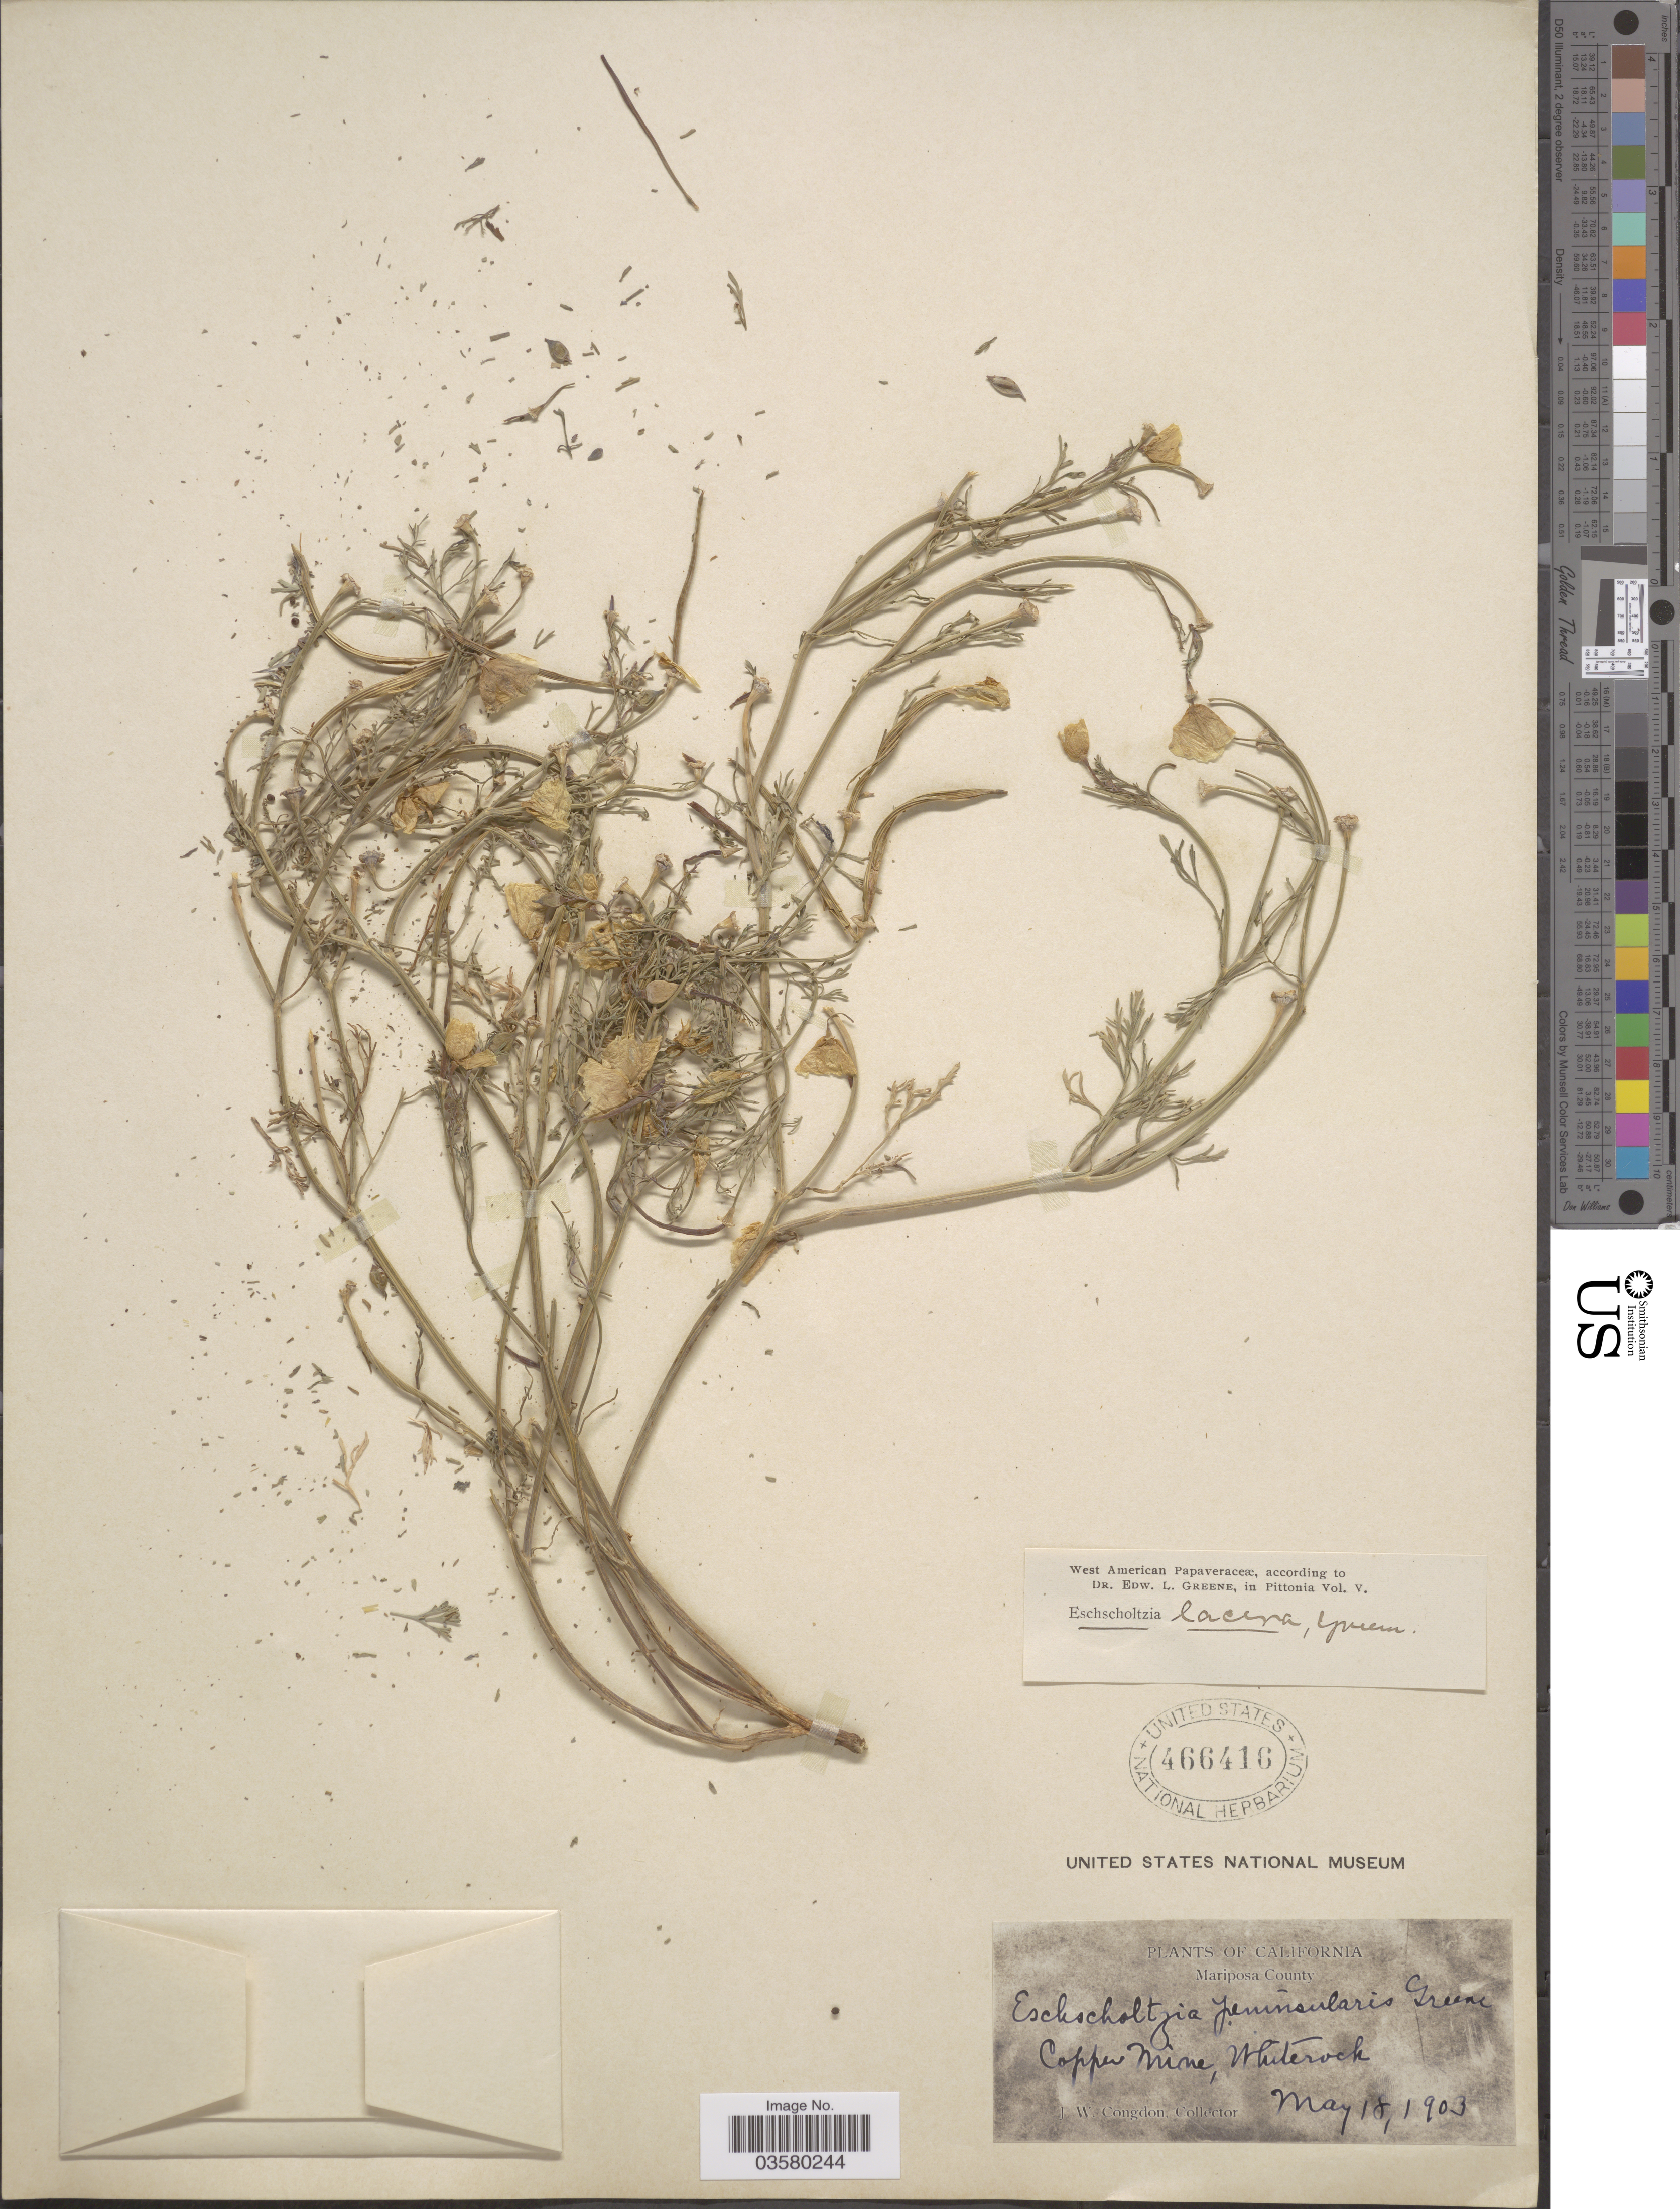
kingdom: Plantae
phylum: Tracheophyta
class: Magnoliopsida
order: Ranunculales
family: Papaveraceae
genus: Eschscholzia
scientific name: Eschscholzia californica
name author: Cham.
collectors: J. W. Congdon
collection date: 1903-05-18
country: United States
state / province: California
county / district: Mariposa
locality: Mariposa County. Copper Mine, Whiterock.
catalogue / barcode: US 466416